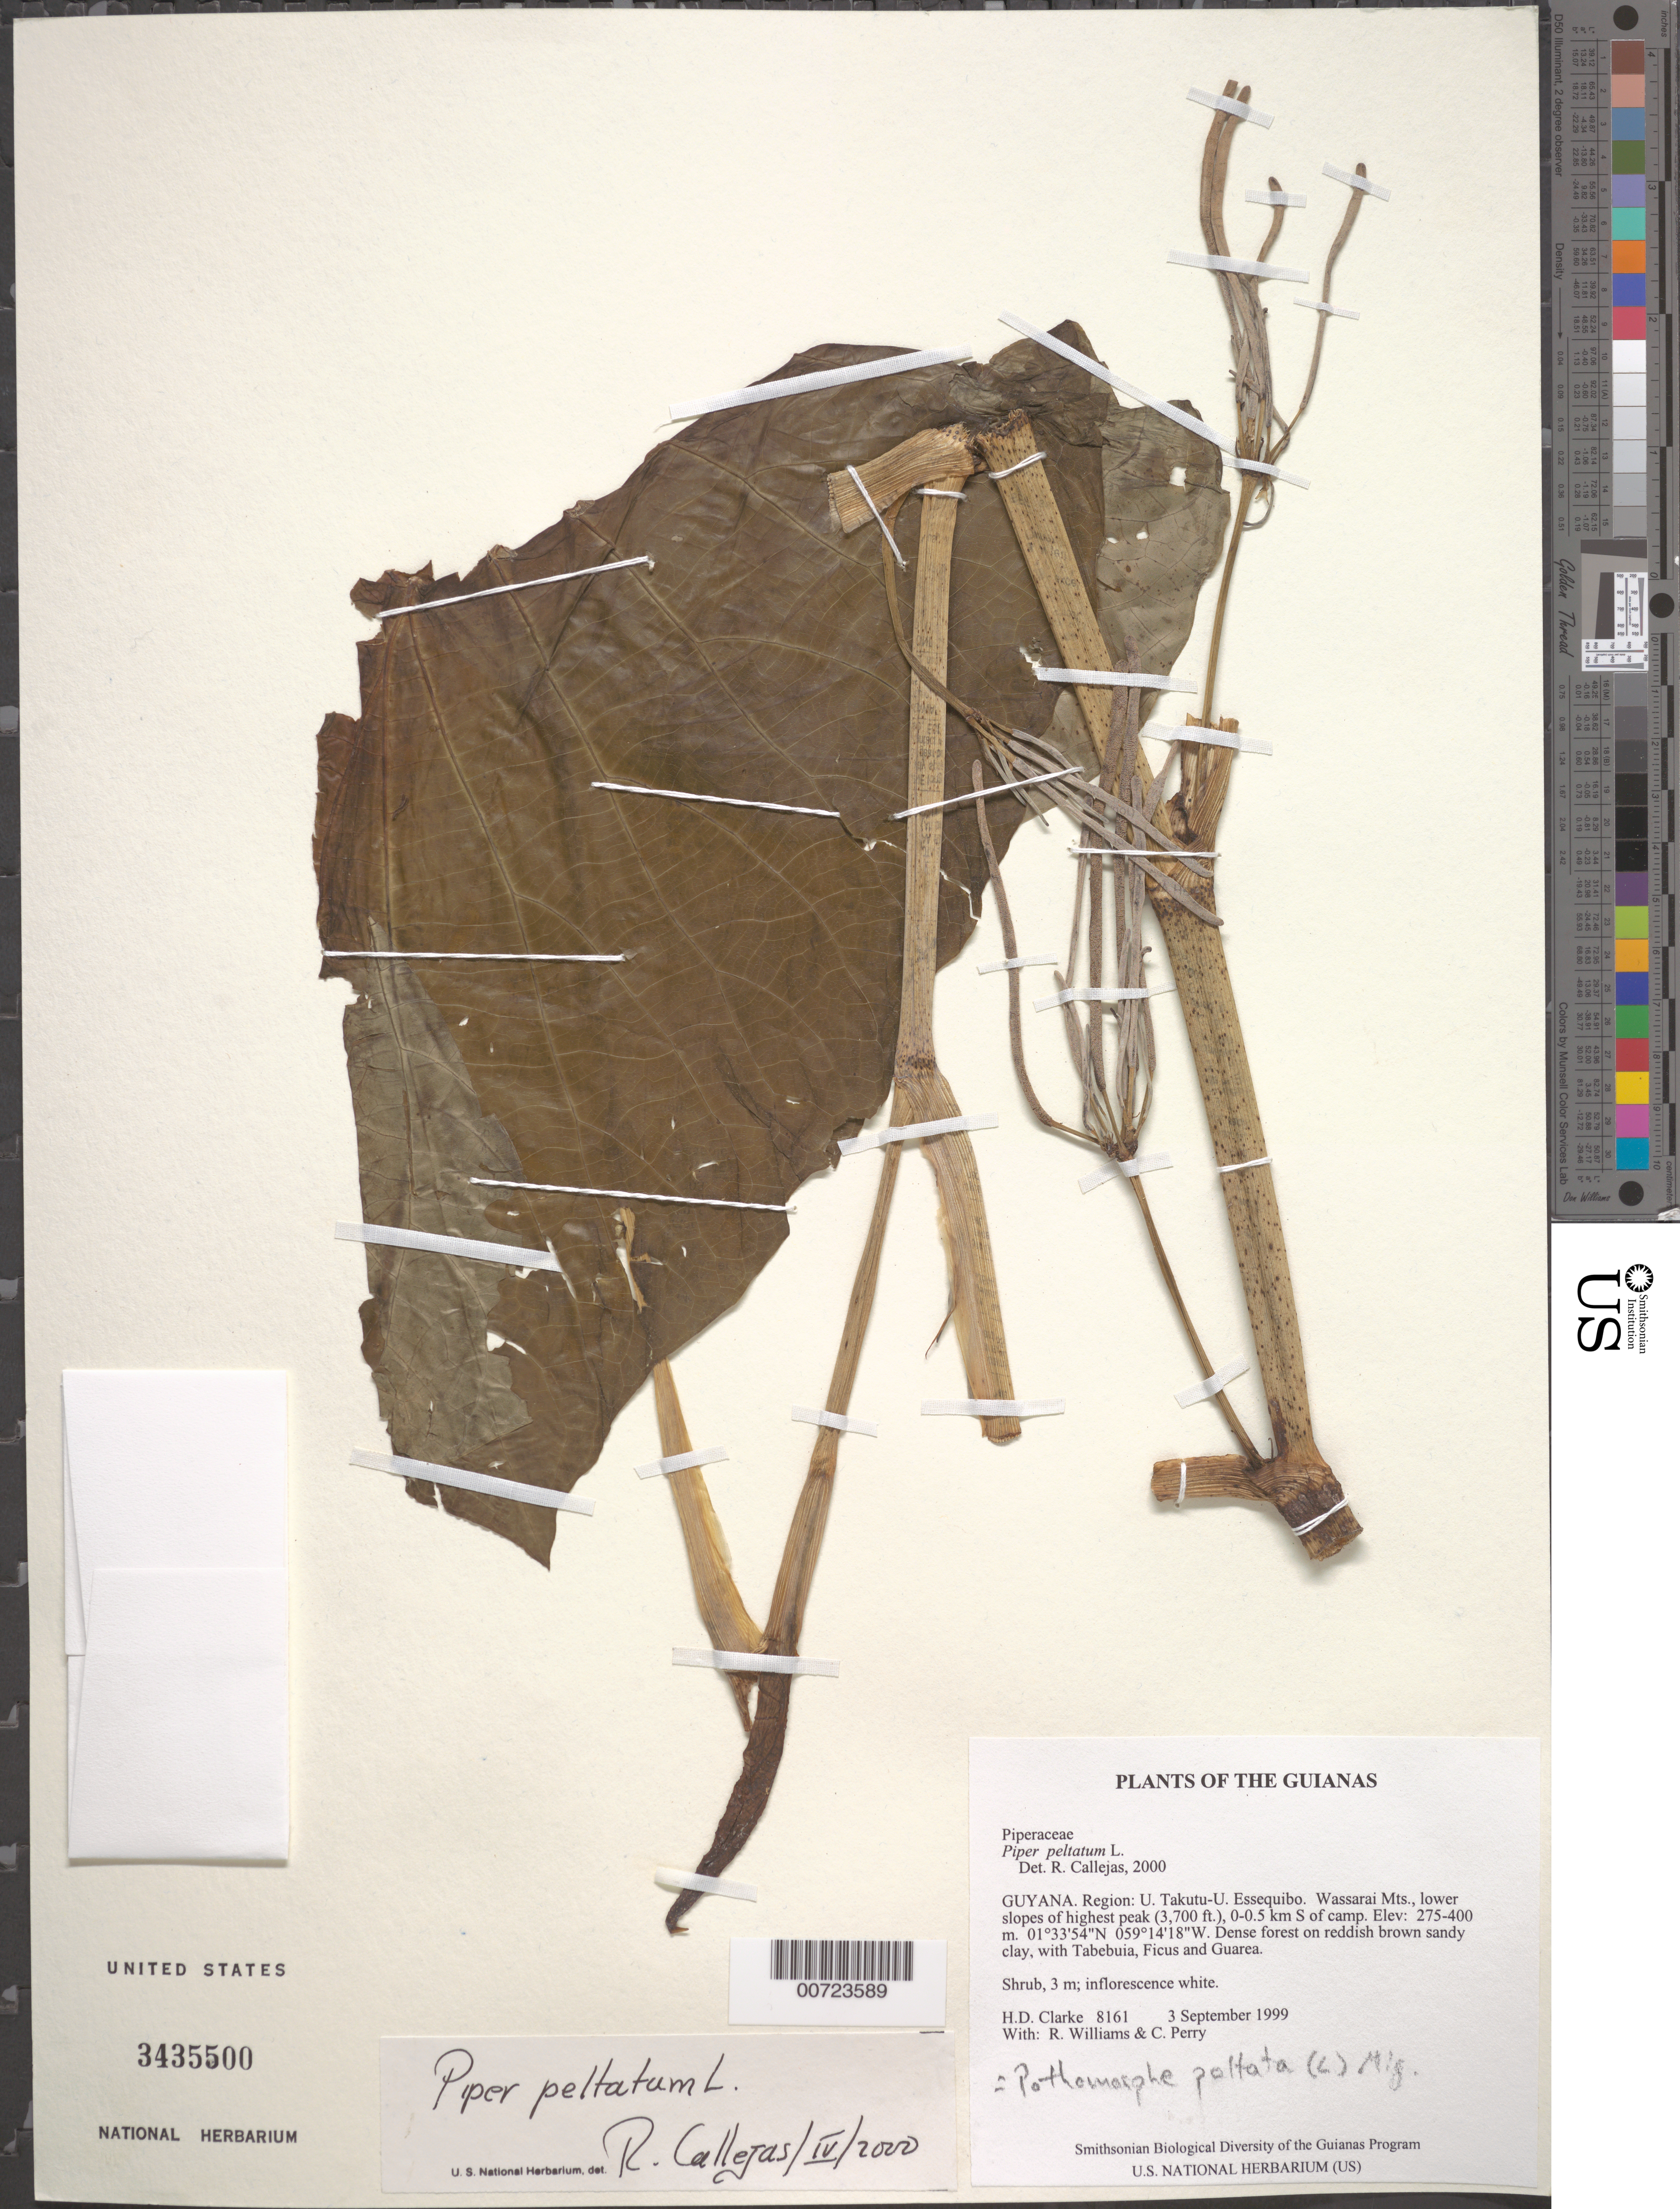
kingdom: Plantae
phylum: Tracheophyta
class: Magnoliopsida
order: Piperales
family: Piperaceae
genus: Piper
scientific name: Piper peltatum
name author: L.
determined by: Callejas, Ricardo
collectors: H. D. Clarke, R. Williams & C. Perry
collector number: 8161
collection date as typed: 3 September 1999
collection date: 1999-09-03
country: Guyana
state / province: U. Takutu-U. Essequibo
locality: Wassarai Mts., lower slopes of highest peak (3,700 ft.), 0-0.5 km S of camp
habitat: Dense forest on reddish brown sandy clay, with Tabebuia, Ficus and Guarea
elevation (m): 275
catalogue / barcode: US 3435500